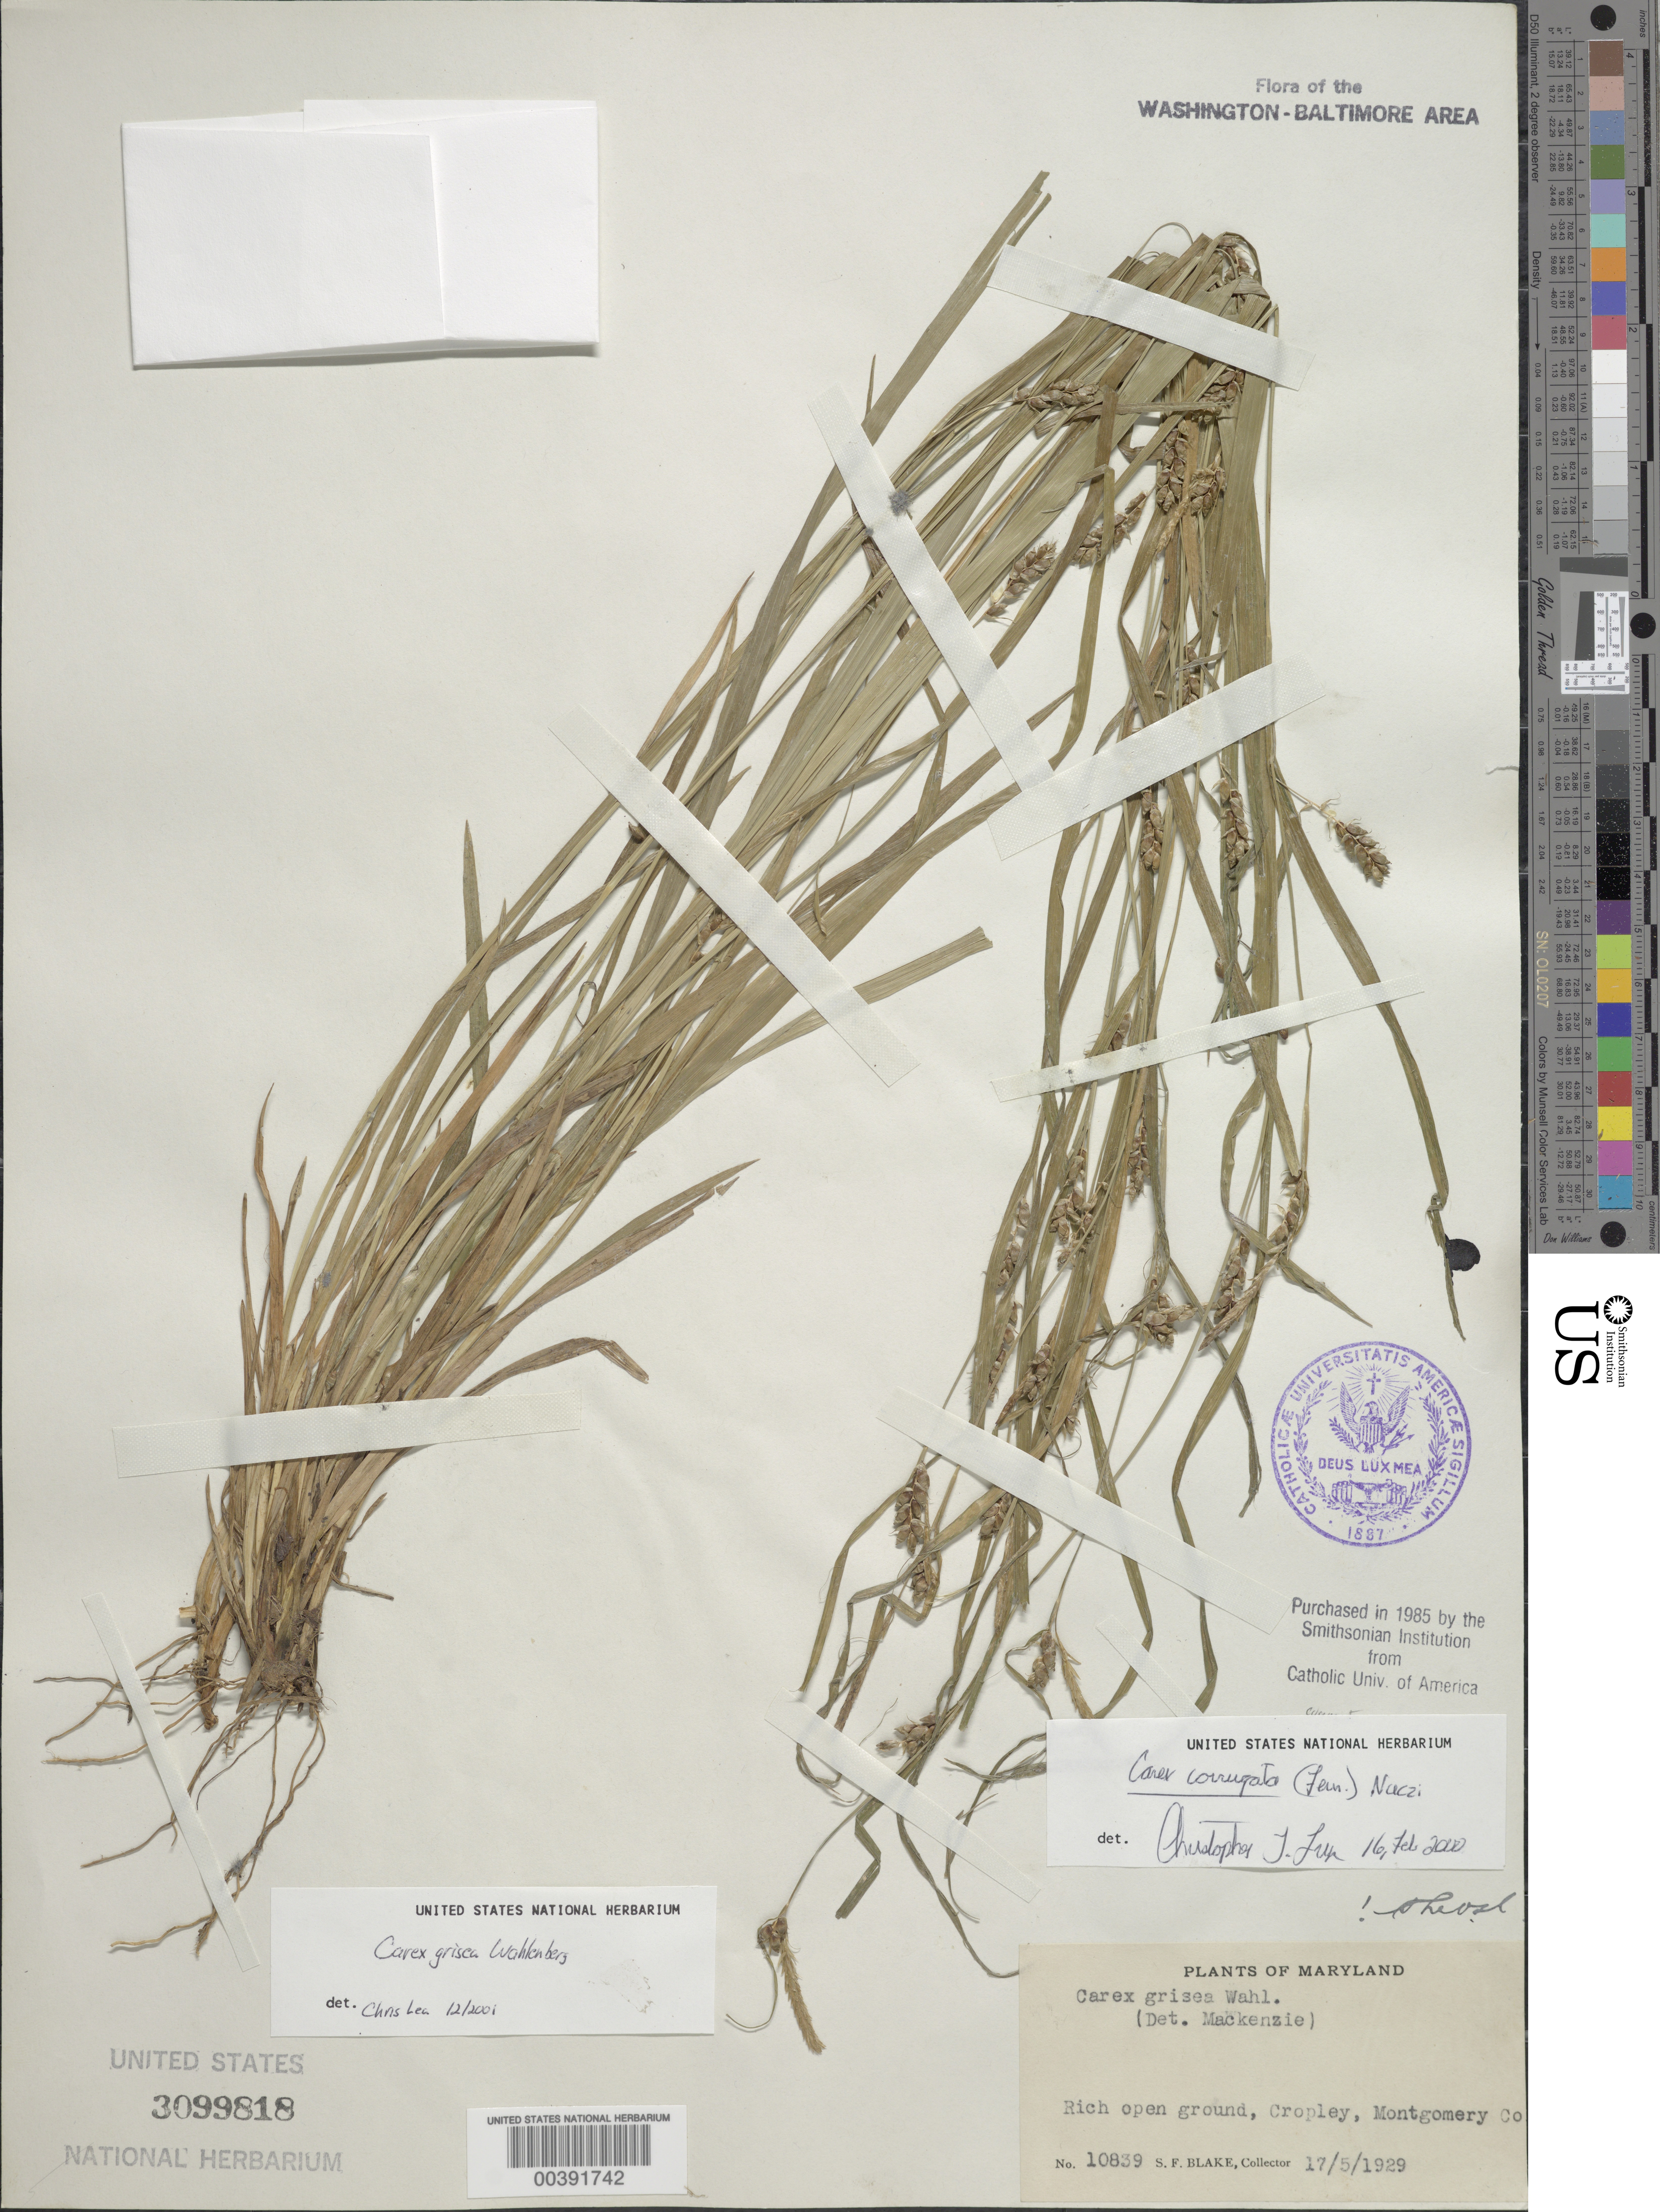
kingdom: Plantae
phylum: Tracheophyta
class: Liliopsida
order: Poales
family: Cyperaceae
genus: Carex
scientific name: Carex grisea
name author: Wahlenb.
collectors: S. Blake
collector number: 10839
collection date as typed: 17 May 1929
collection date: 1929-05-17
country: United States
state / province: Maryland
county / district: Montgomery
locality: Cropley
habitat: Rich open ground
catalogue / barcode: US 3099818